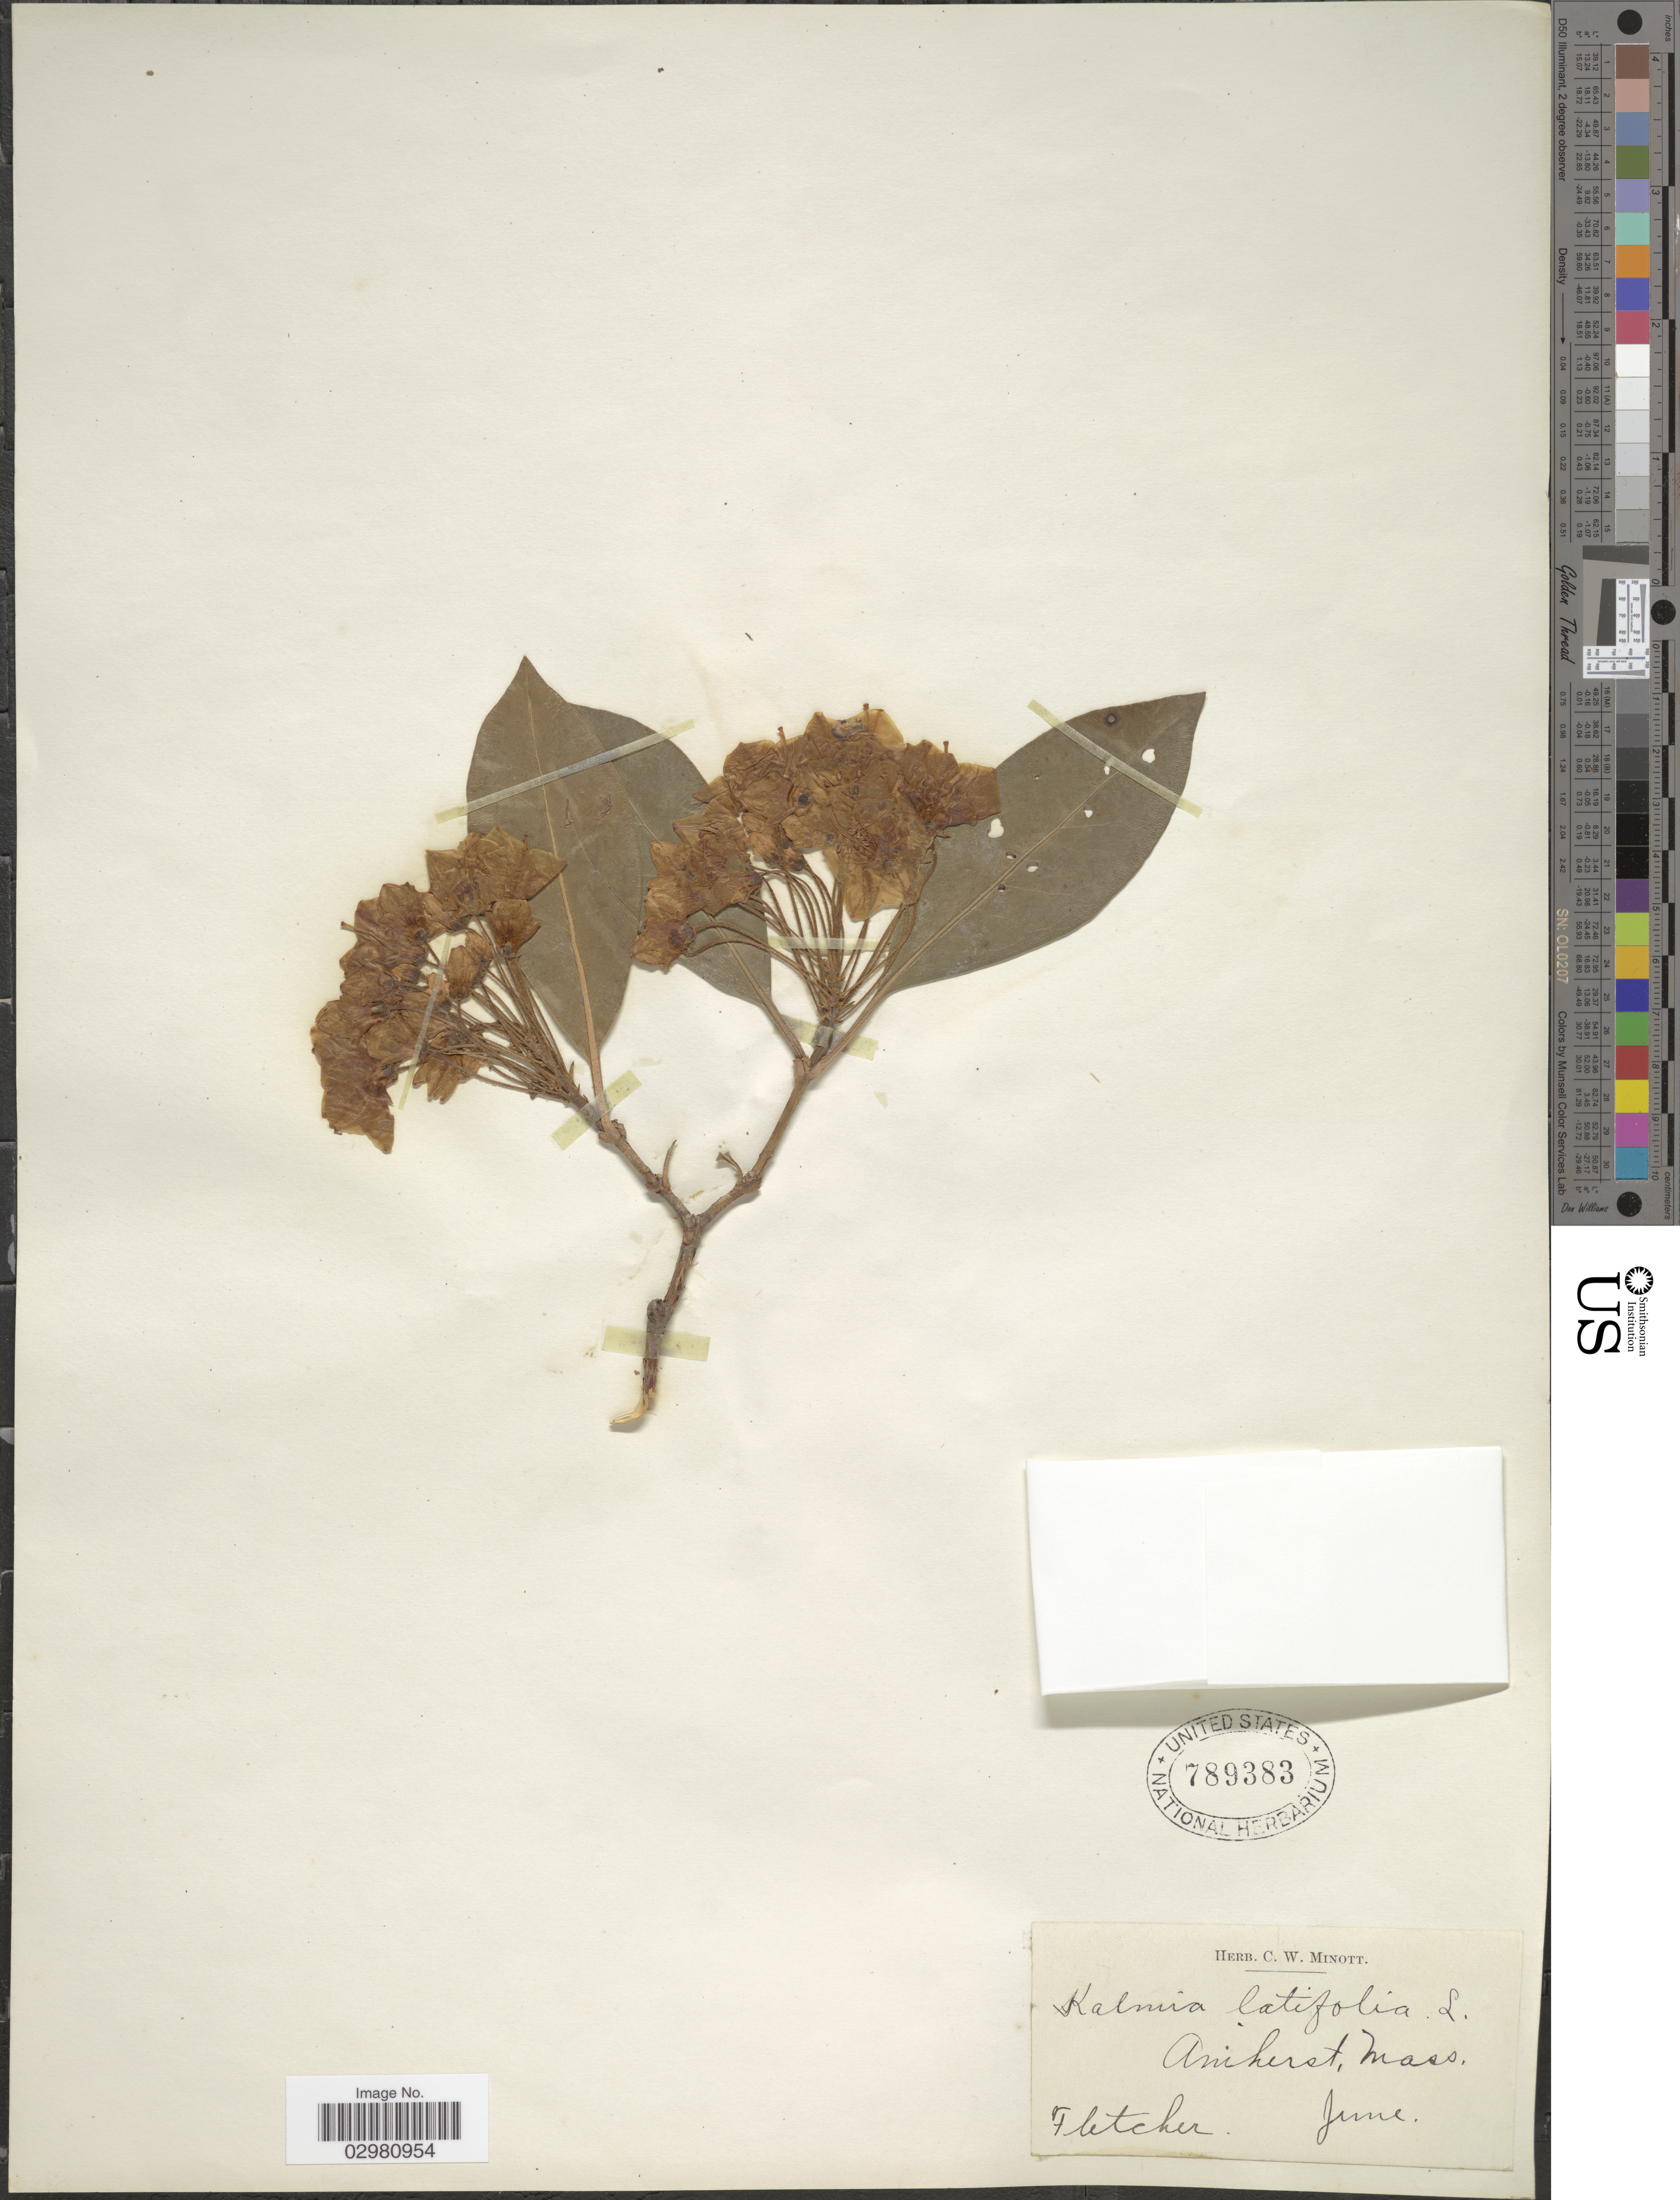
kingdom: Plantae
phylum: Tracheophyta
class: Magnoliopsida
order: Ericales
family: Ericaceae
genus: Kalmia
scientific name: Kalmia latifolia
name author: L.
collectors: -. Fletcher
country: United States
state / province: Massachusetts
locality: Amherst, Mass.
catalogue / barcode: US 789383